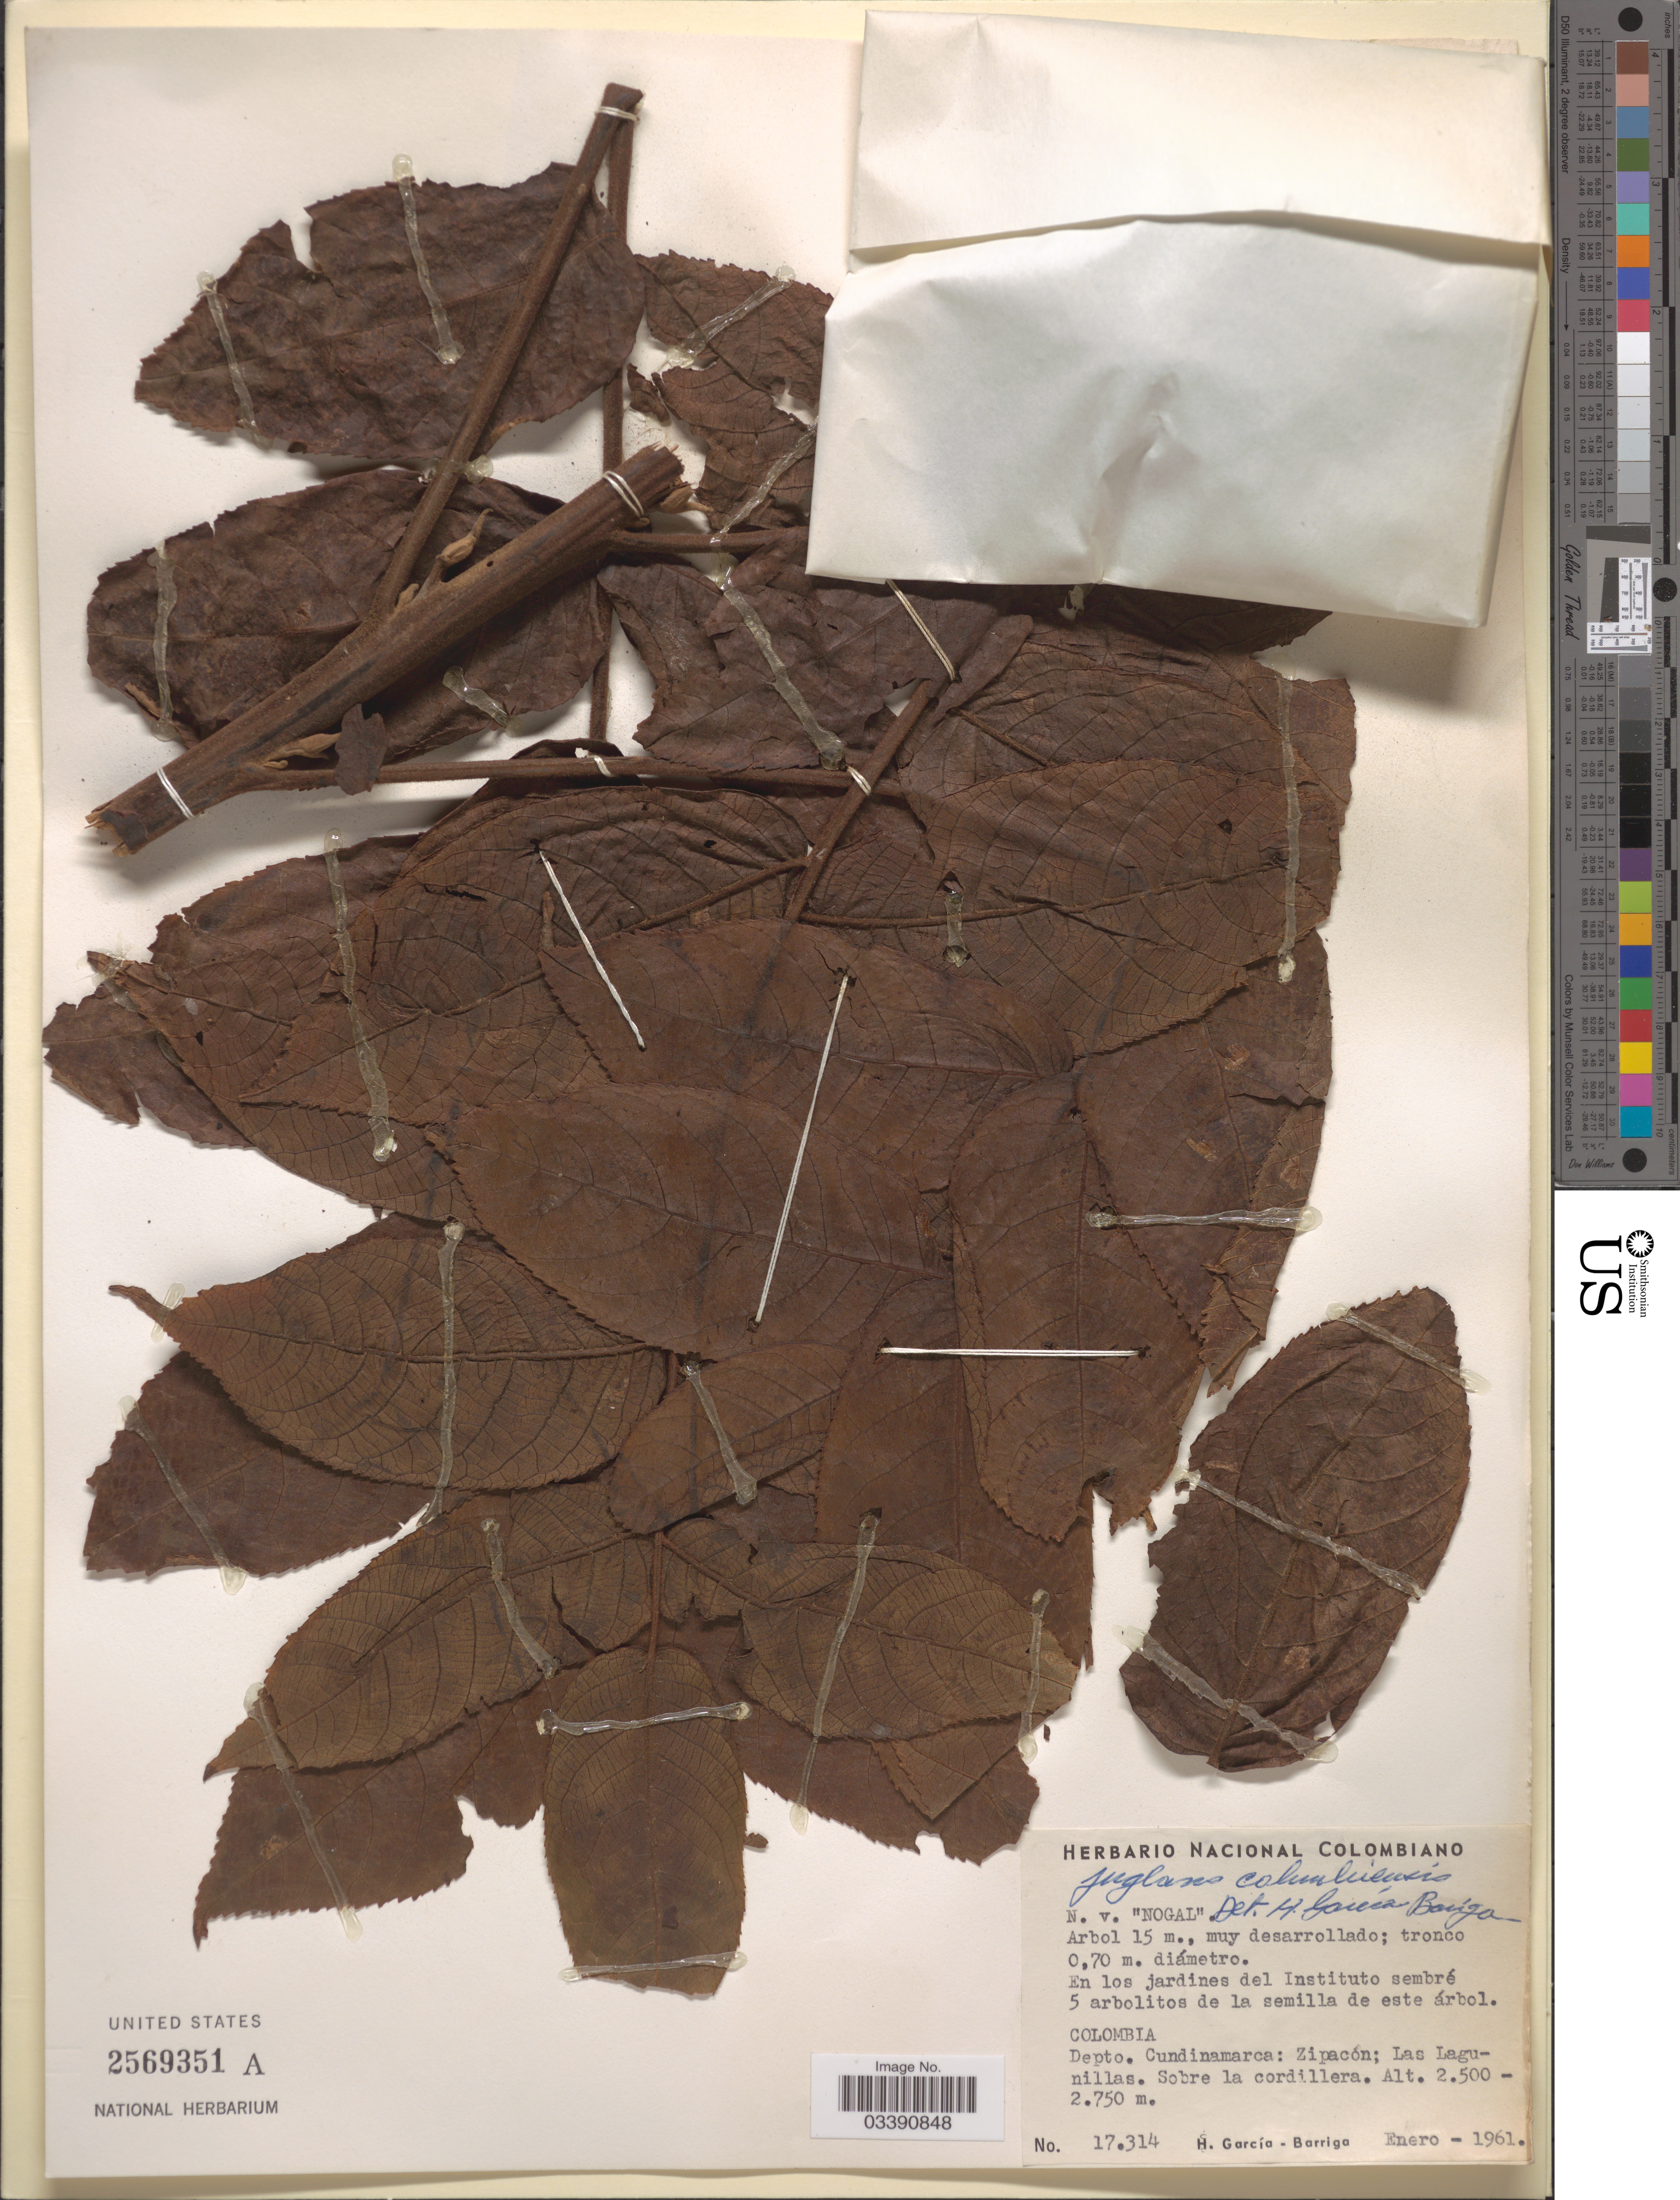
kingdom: Plantae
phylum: Tracheophyta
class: Magnoliopsida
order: Fagales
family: Juglandaceae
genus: Juglans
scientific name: Juglans columbiensis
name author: Dode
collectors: H. García Barriga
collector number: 17314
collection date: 1961-01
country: Colombia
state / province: Cundinamarca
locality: Depto. Cundinamarca: Zipacón; Las Lagunillas. Sobre la cordillera.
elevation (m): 2500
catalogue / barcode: US 2569351A